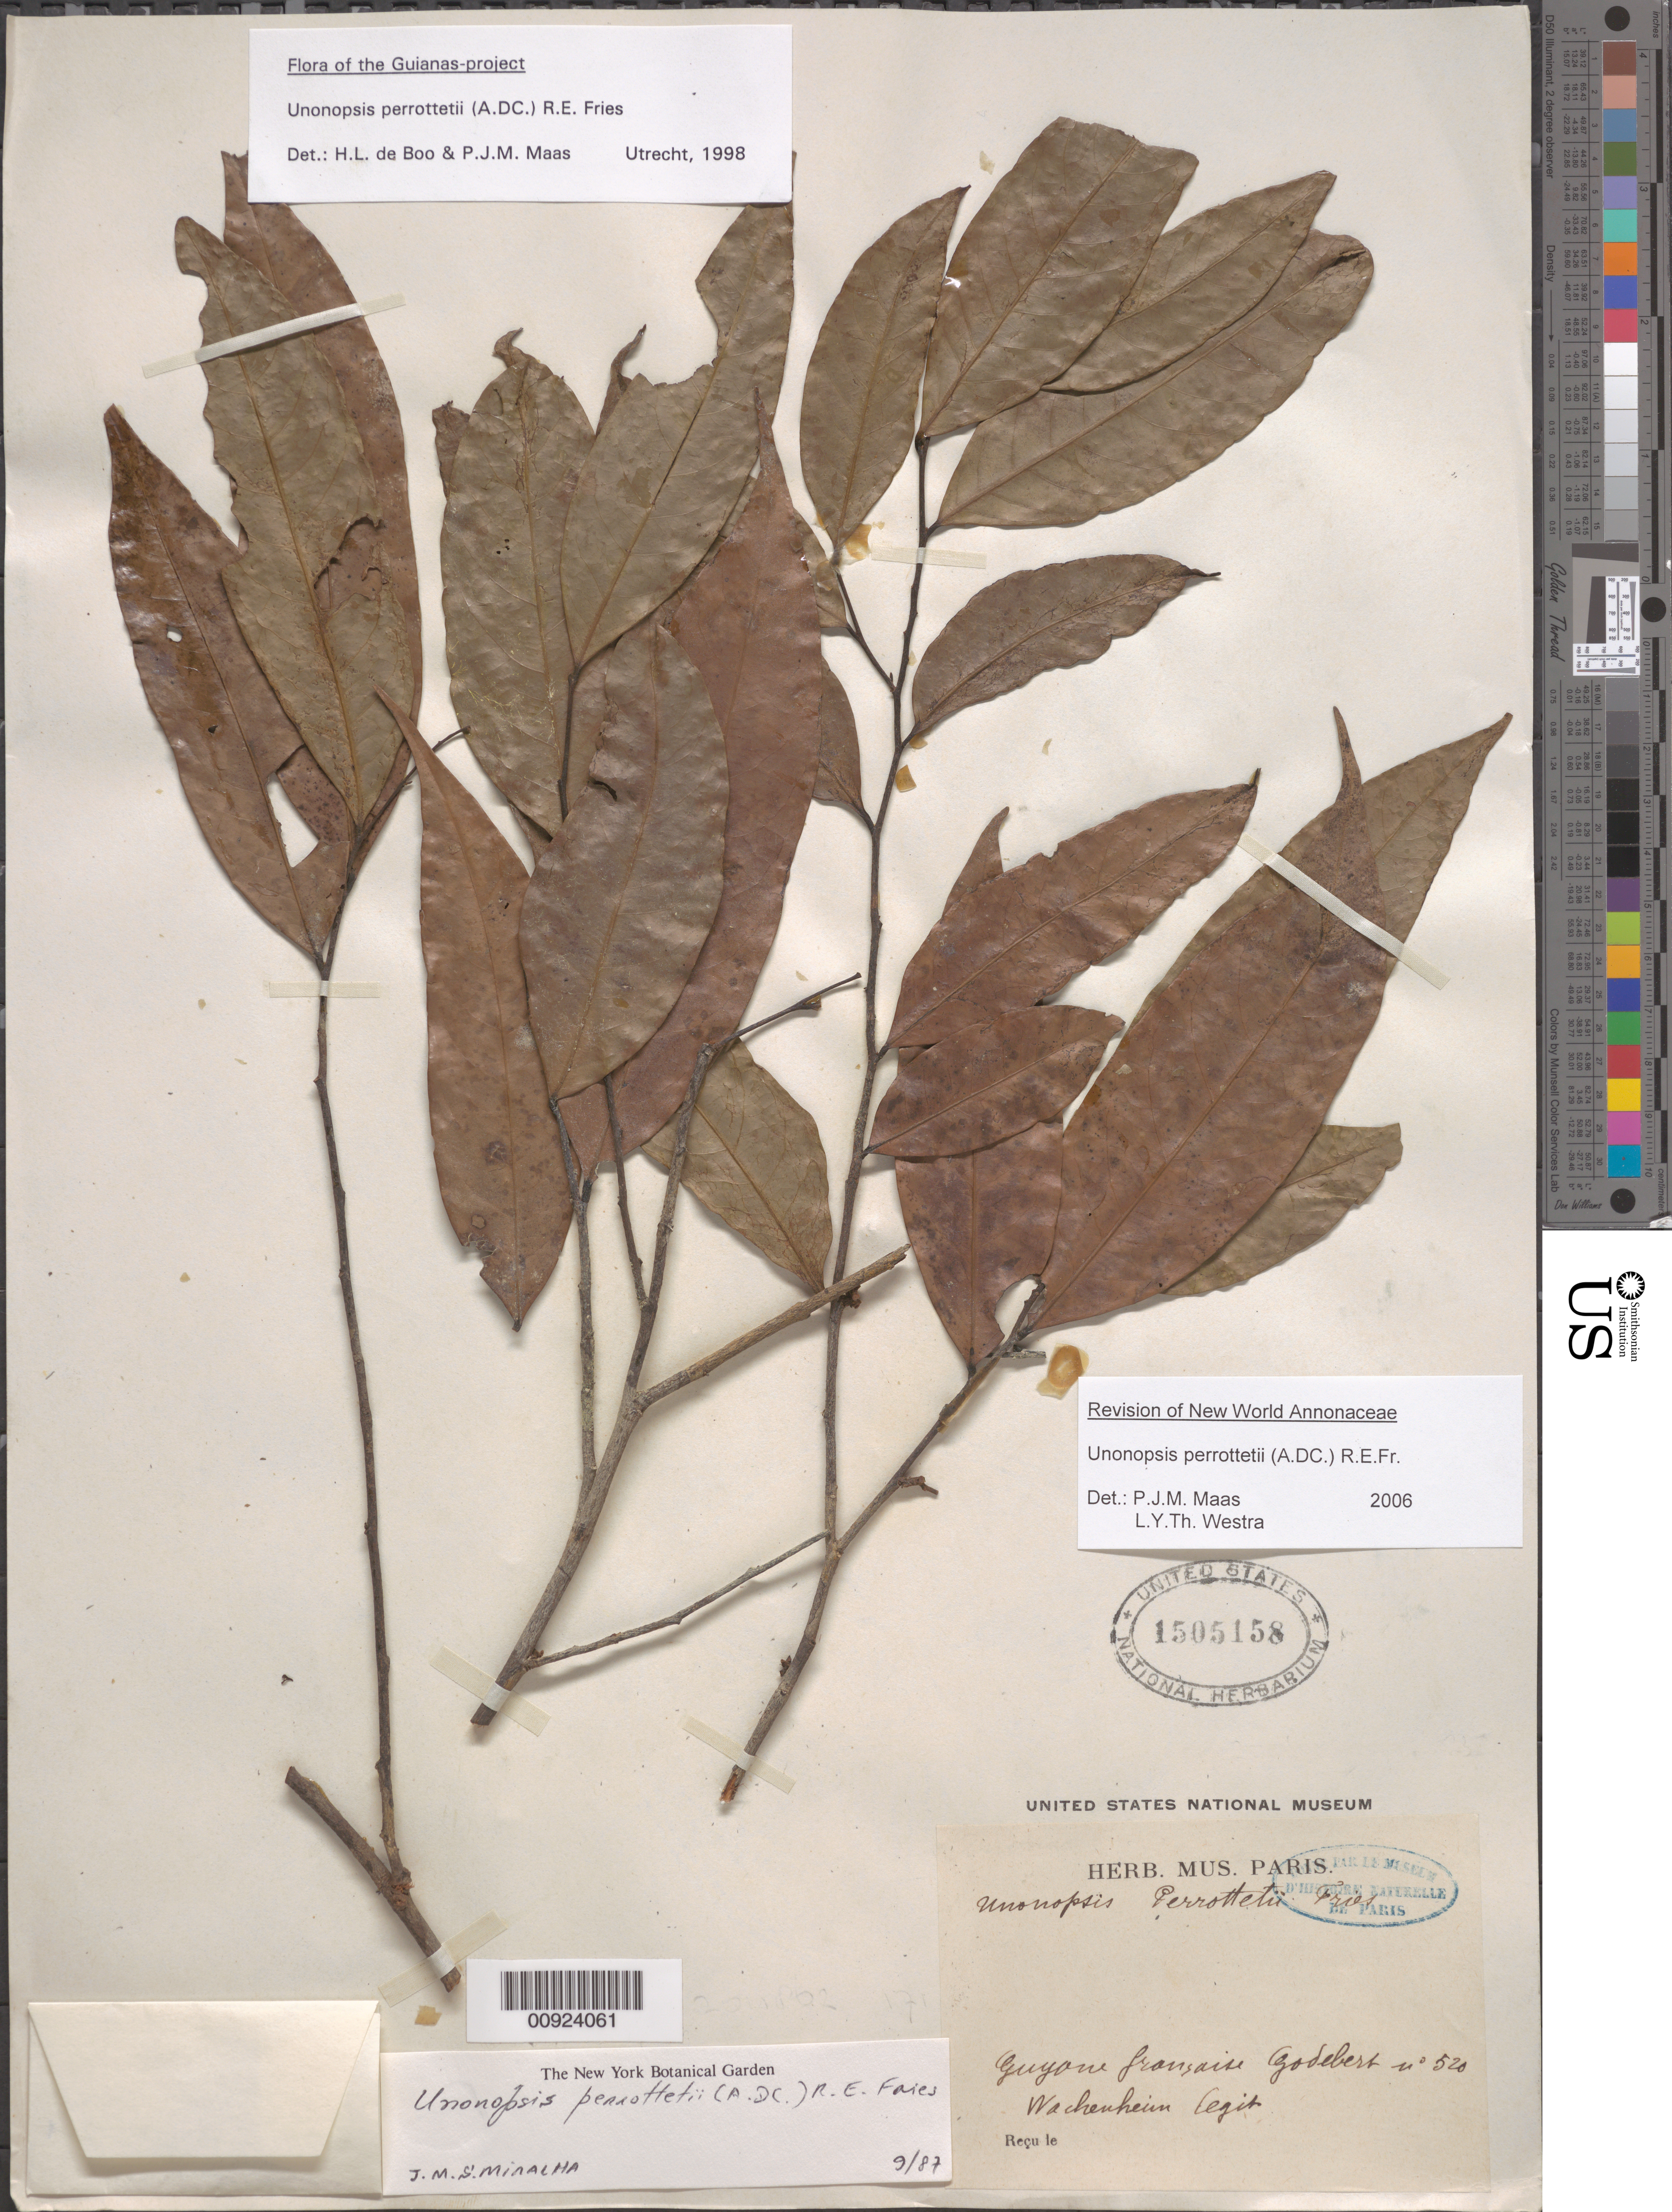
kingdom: Plantae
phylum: Tracheophyta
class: Magnoliopsida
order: Magnoliales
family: Annonaceae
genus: Unonopsis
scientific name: Unonopsis perrottetii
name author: (A. DC.) R.E. Fr.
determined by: Maas, P. J.; Westra, L. Y.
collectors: G. Wachenheim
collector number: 520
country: French Guiana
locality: Godebert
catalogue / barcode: US 1505158